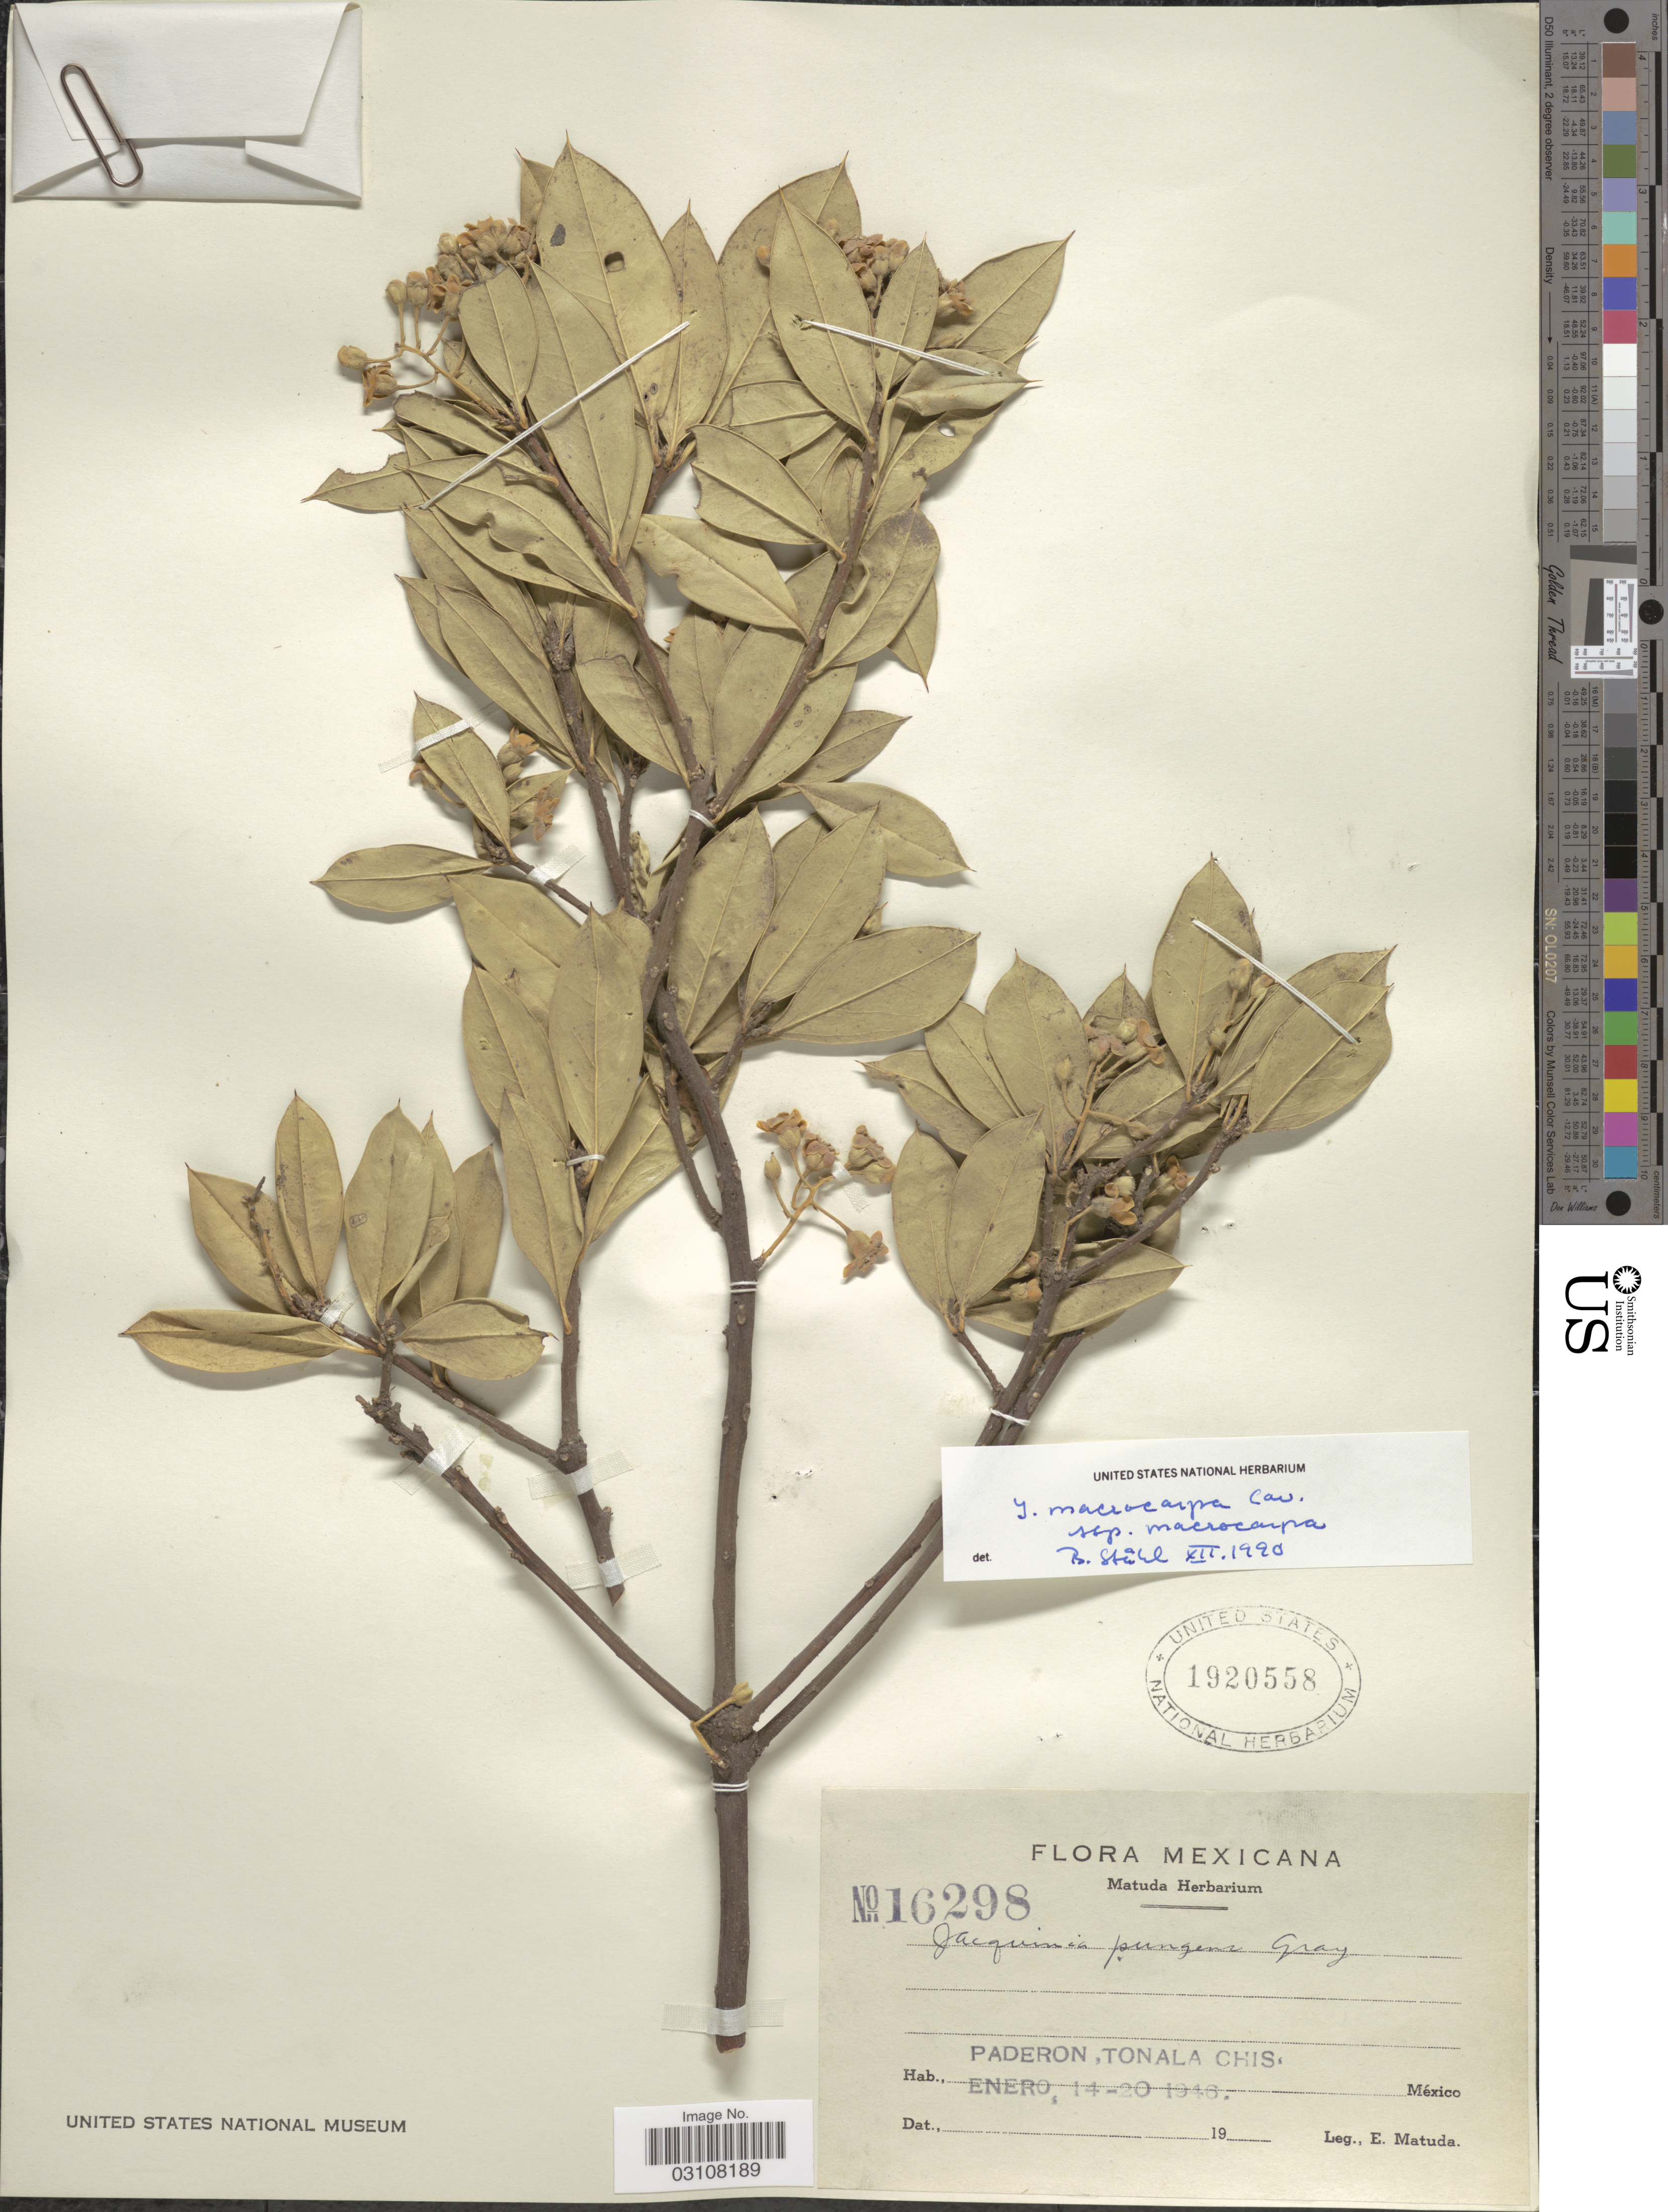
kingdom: Plantae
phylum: Tracheophyta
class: Magnoliopsida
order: Ericales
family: Primulaceae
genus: Jacquinia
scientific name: Jacquinia macrocarpa subsp. macrocarpa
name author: Cav.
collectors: E. Matuda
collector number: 16298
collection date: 1946-01-14/1946-01-20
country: Mexico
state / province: Chiapas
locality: Paderon, Tonala.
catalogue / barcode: US 1920558